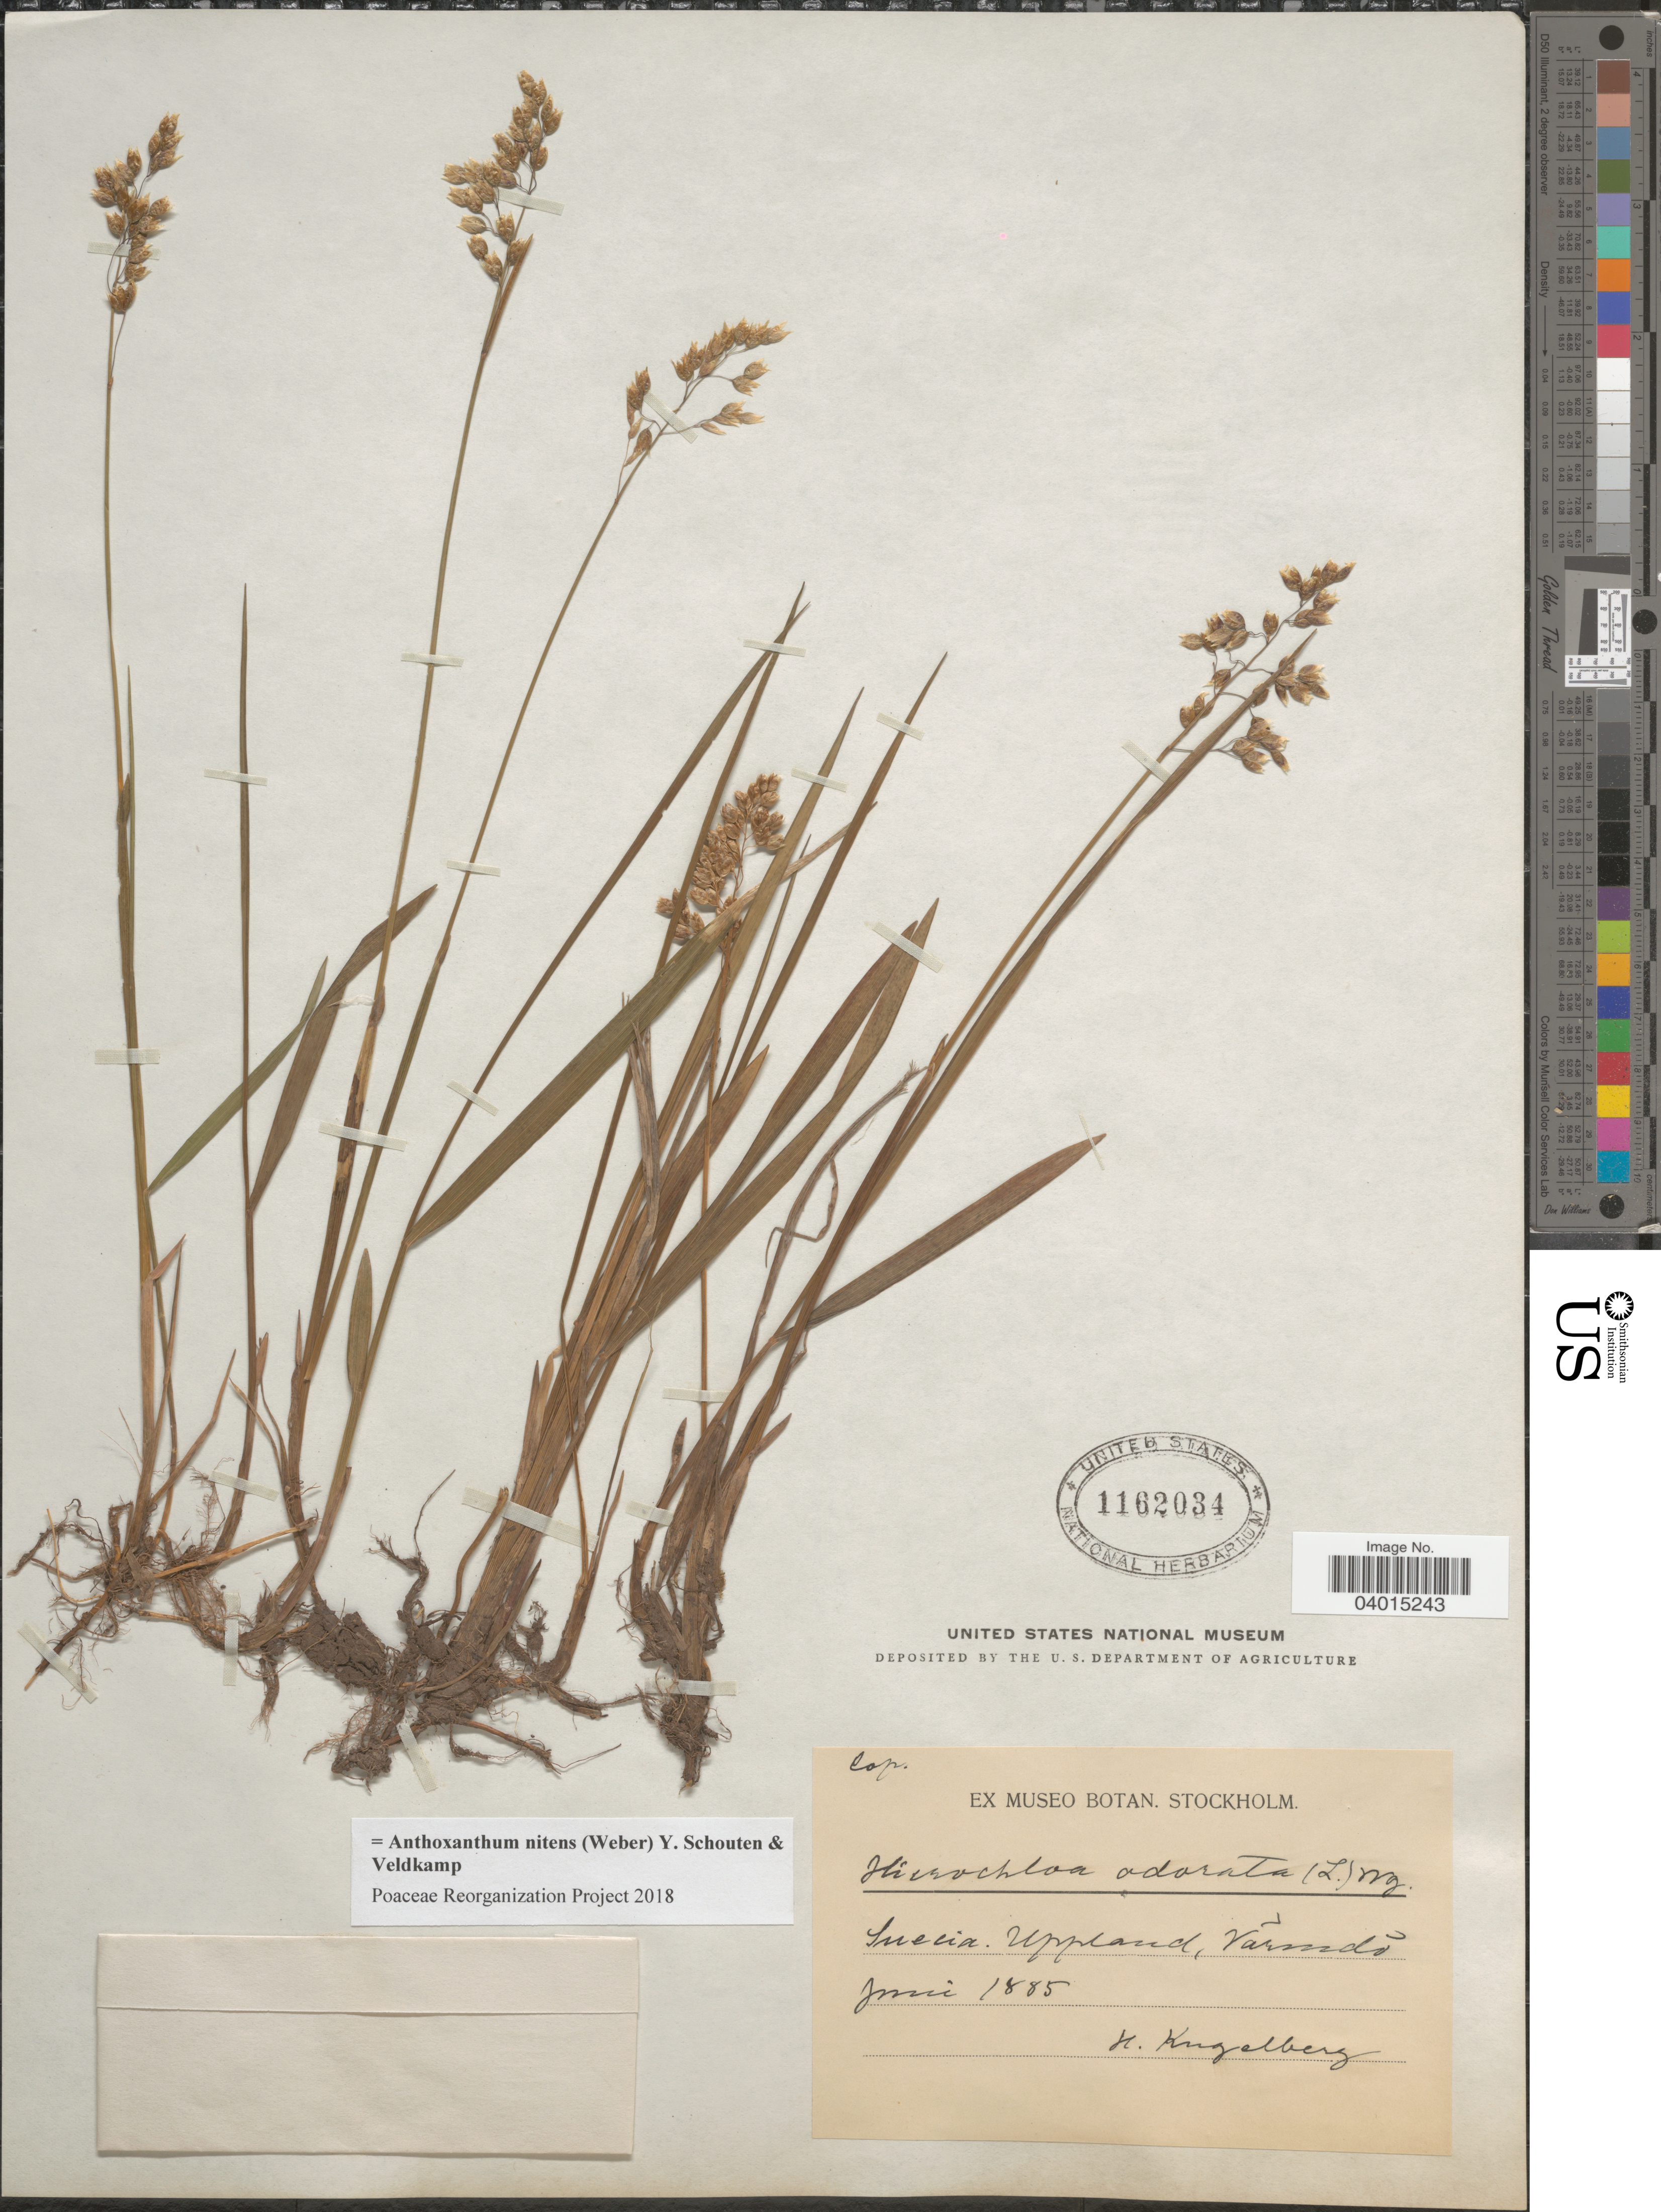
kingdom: Plantae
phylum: Tracheophyta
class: Liliopsida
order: Poales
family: Poaceae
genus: Anthoxanthum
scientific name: Anthoxanthum nitens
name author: (G.H. Weber) R.T.A. Schouten & Veldkamp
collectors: H. Kugelberg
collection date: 1885-06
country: Sweden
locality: Suecia. Upperland, Värmdö .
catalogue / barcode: US 1162034